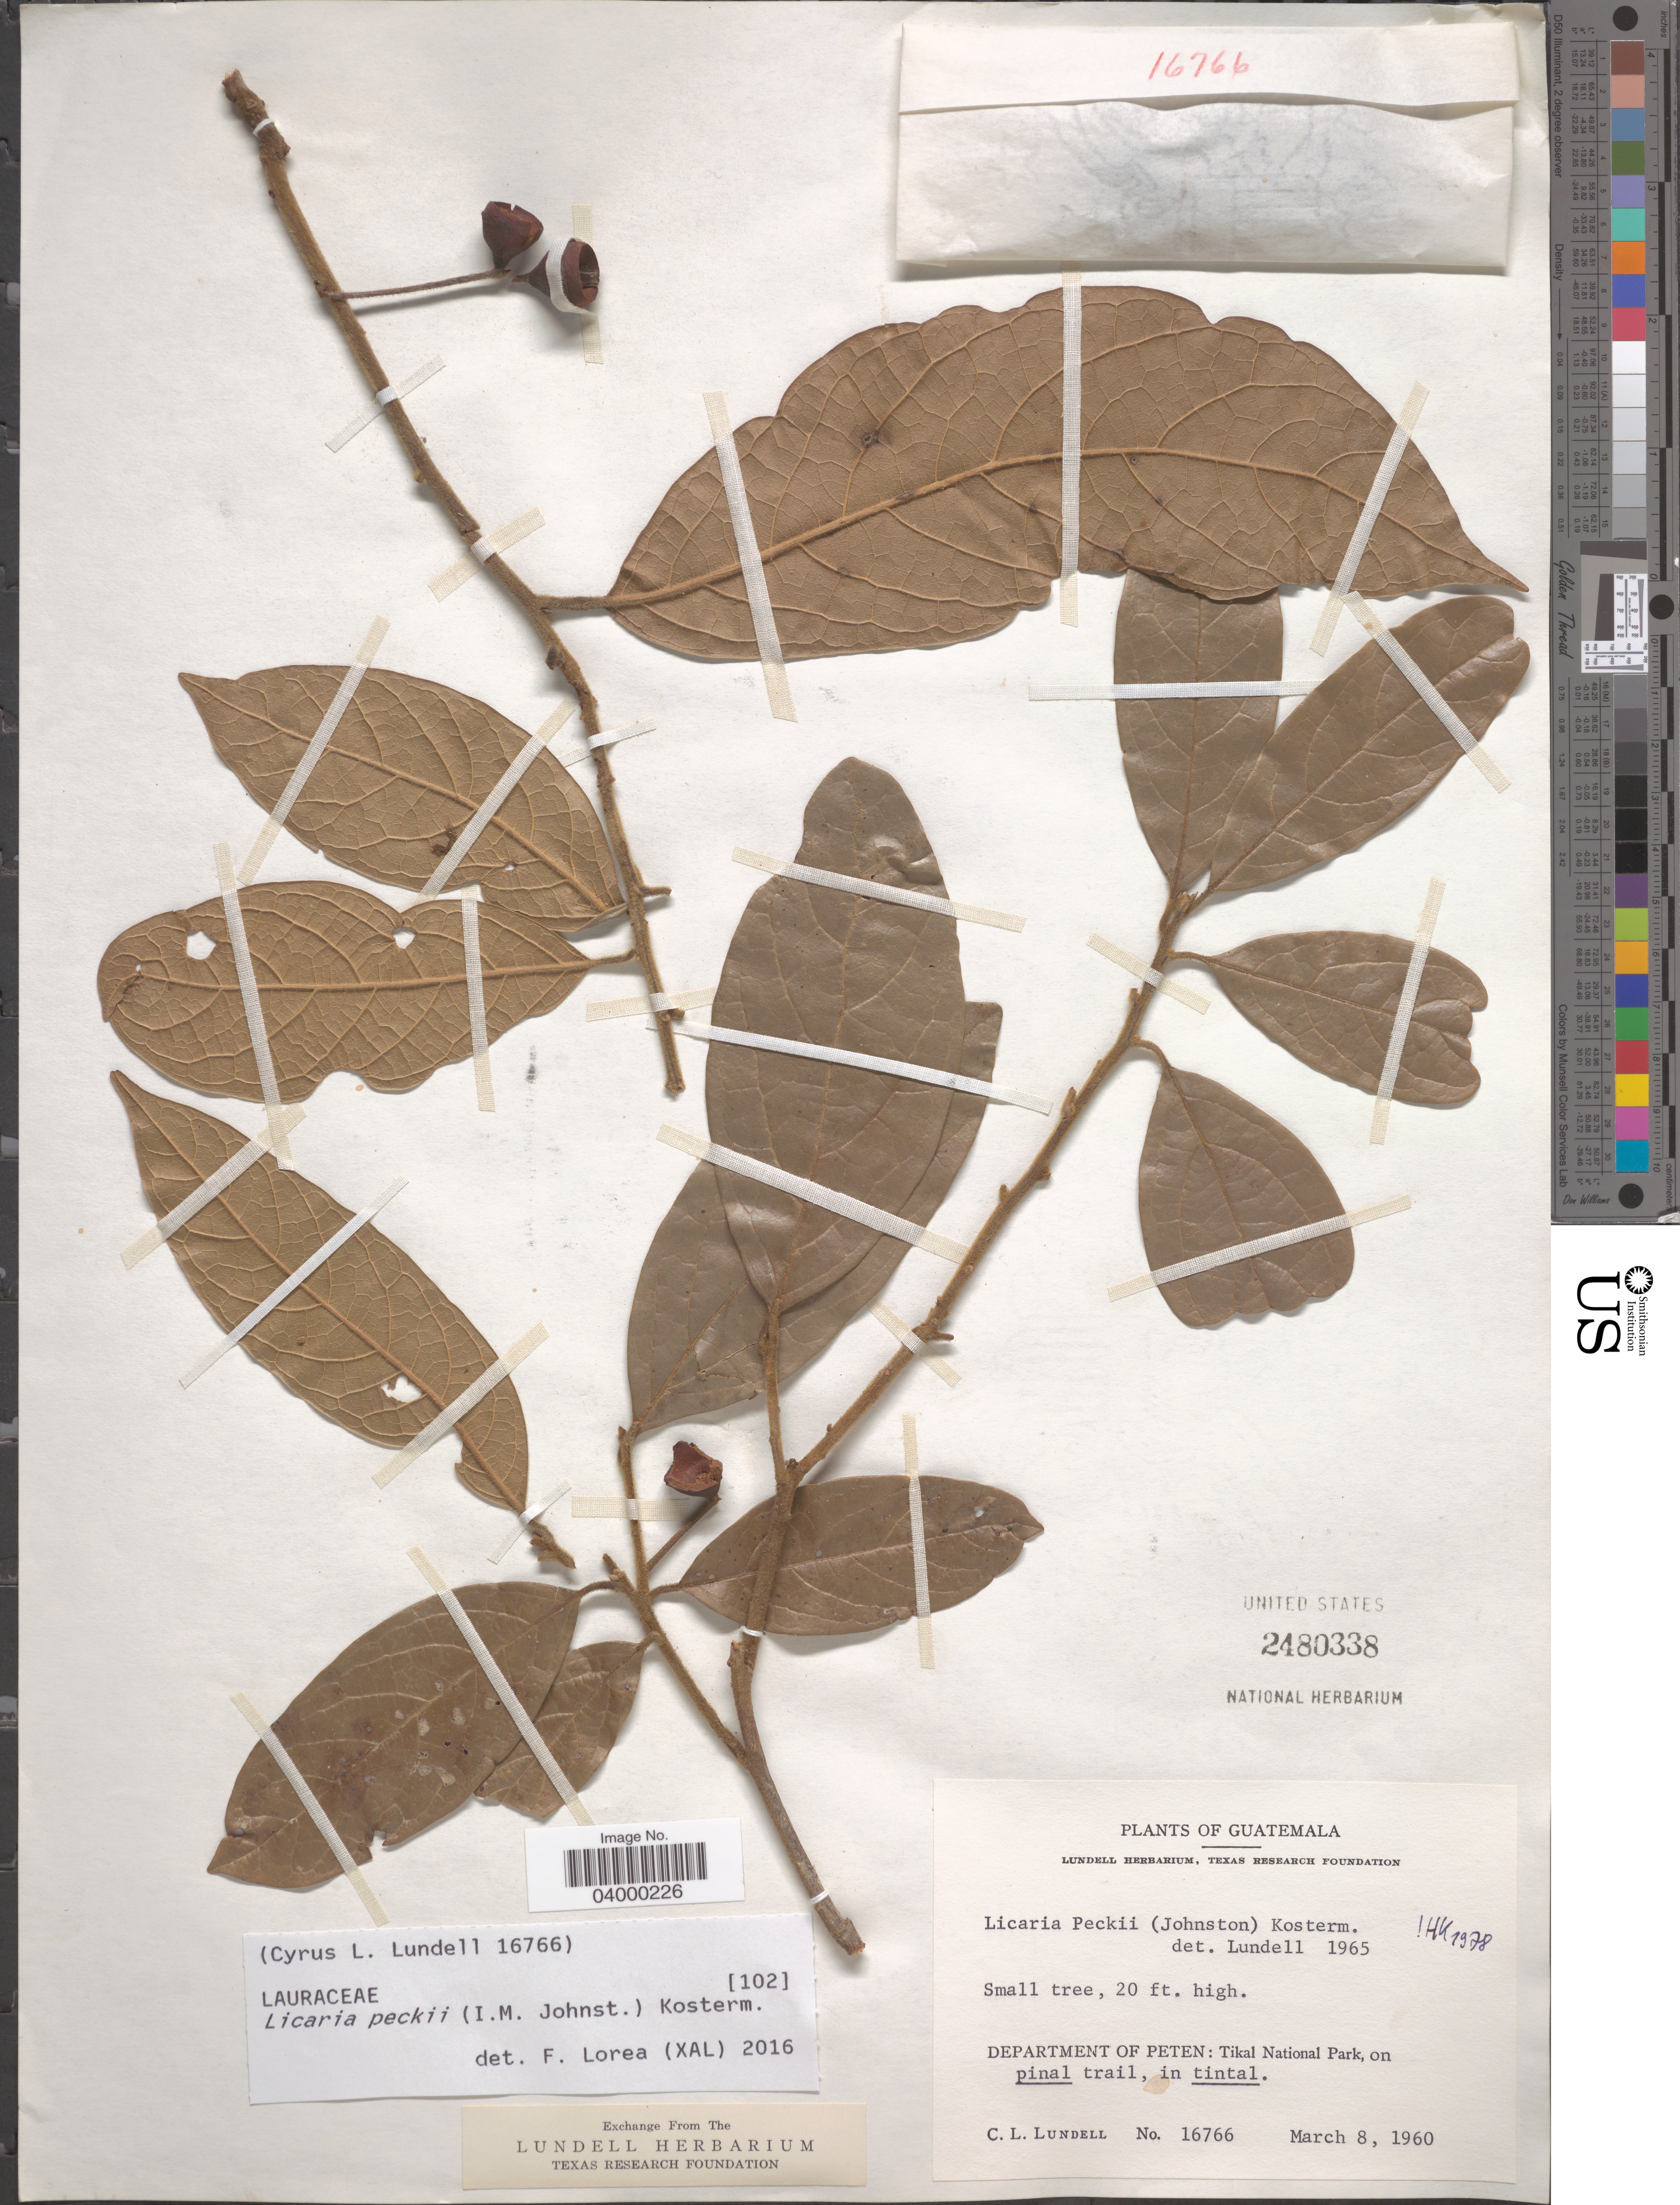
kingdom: Plantae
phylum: Tracheophyta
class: Magnoliopsida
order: Laurales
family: Lauraceae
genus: Licaria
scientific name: Licaria peckii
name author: (I.M. Johnst.) Kosterm.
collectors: C. L. Lundell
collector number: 16766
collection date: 1960-03-08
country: Guatemala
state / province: El Peten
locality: Department of Peten: Tikal National Park, on pinal trail.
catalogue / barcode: US 2480338